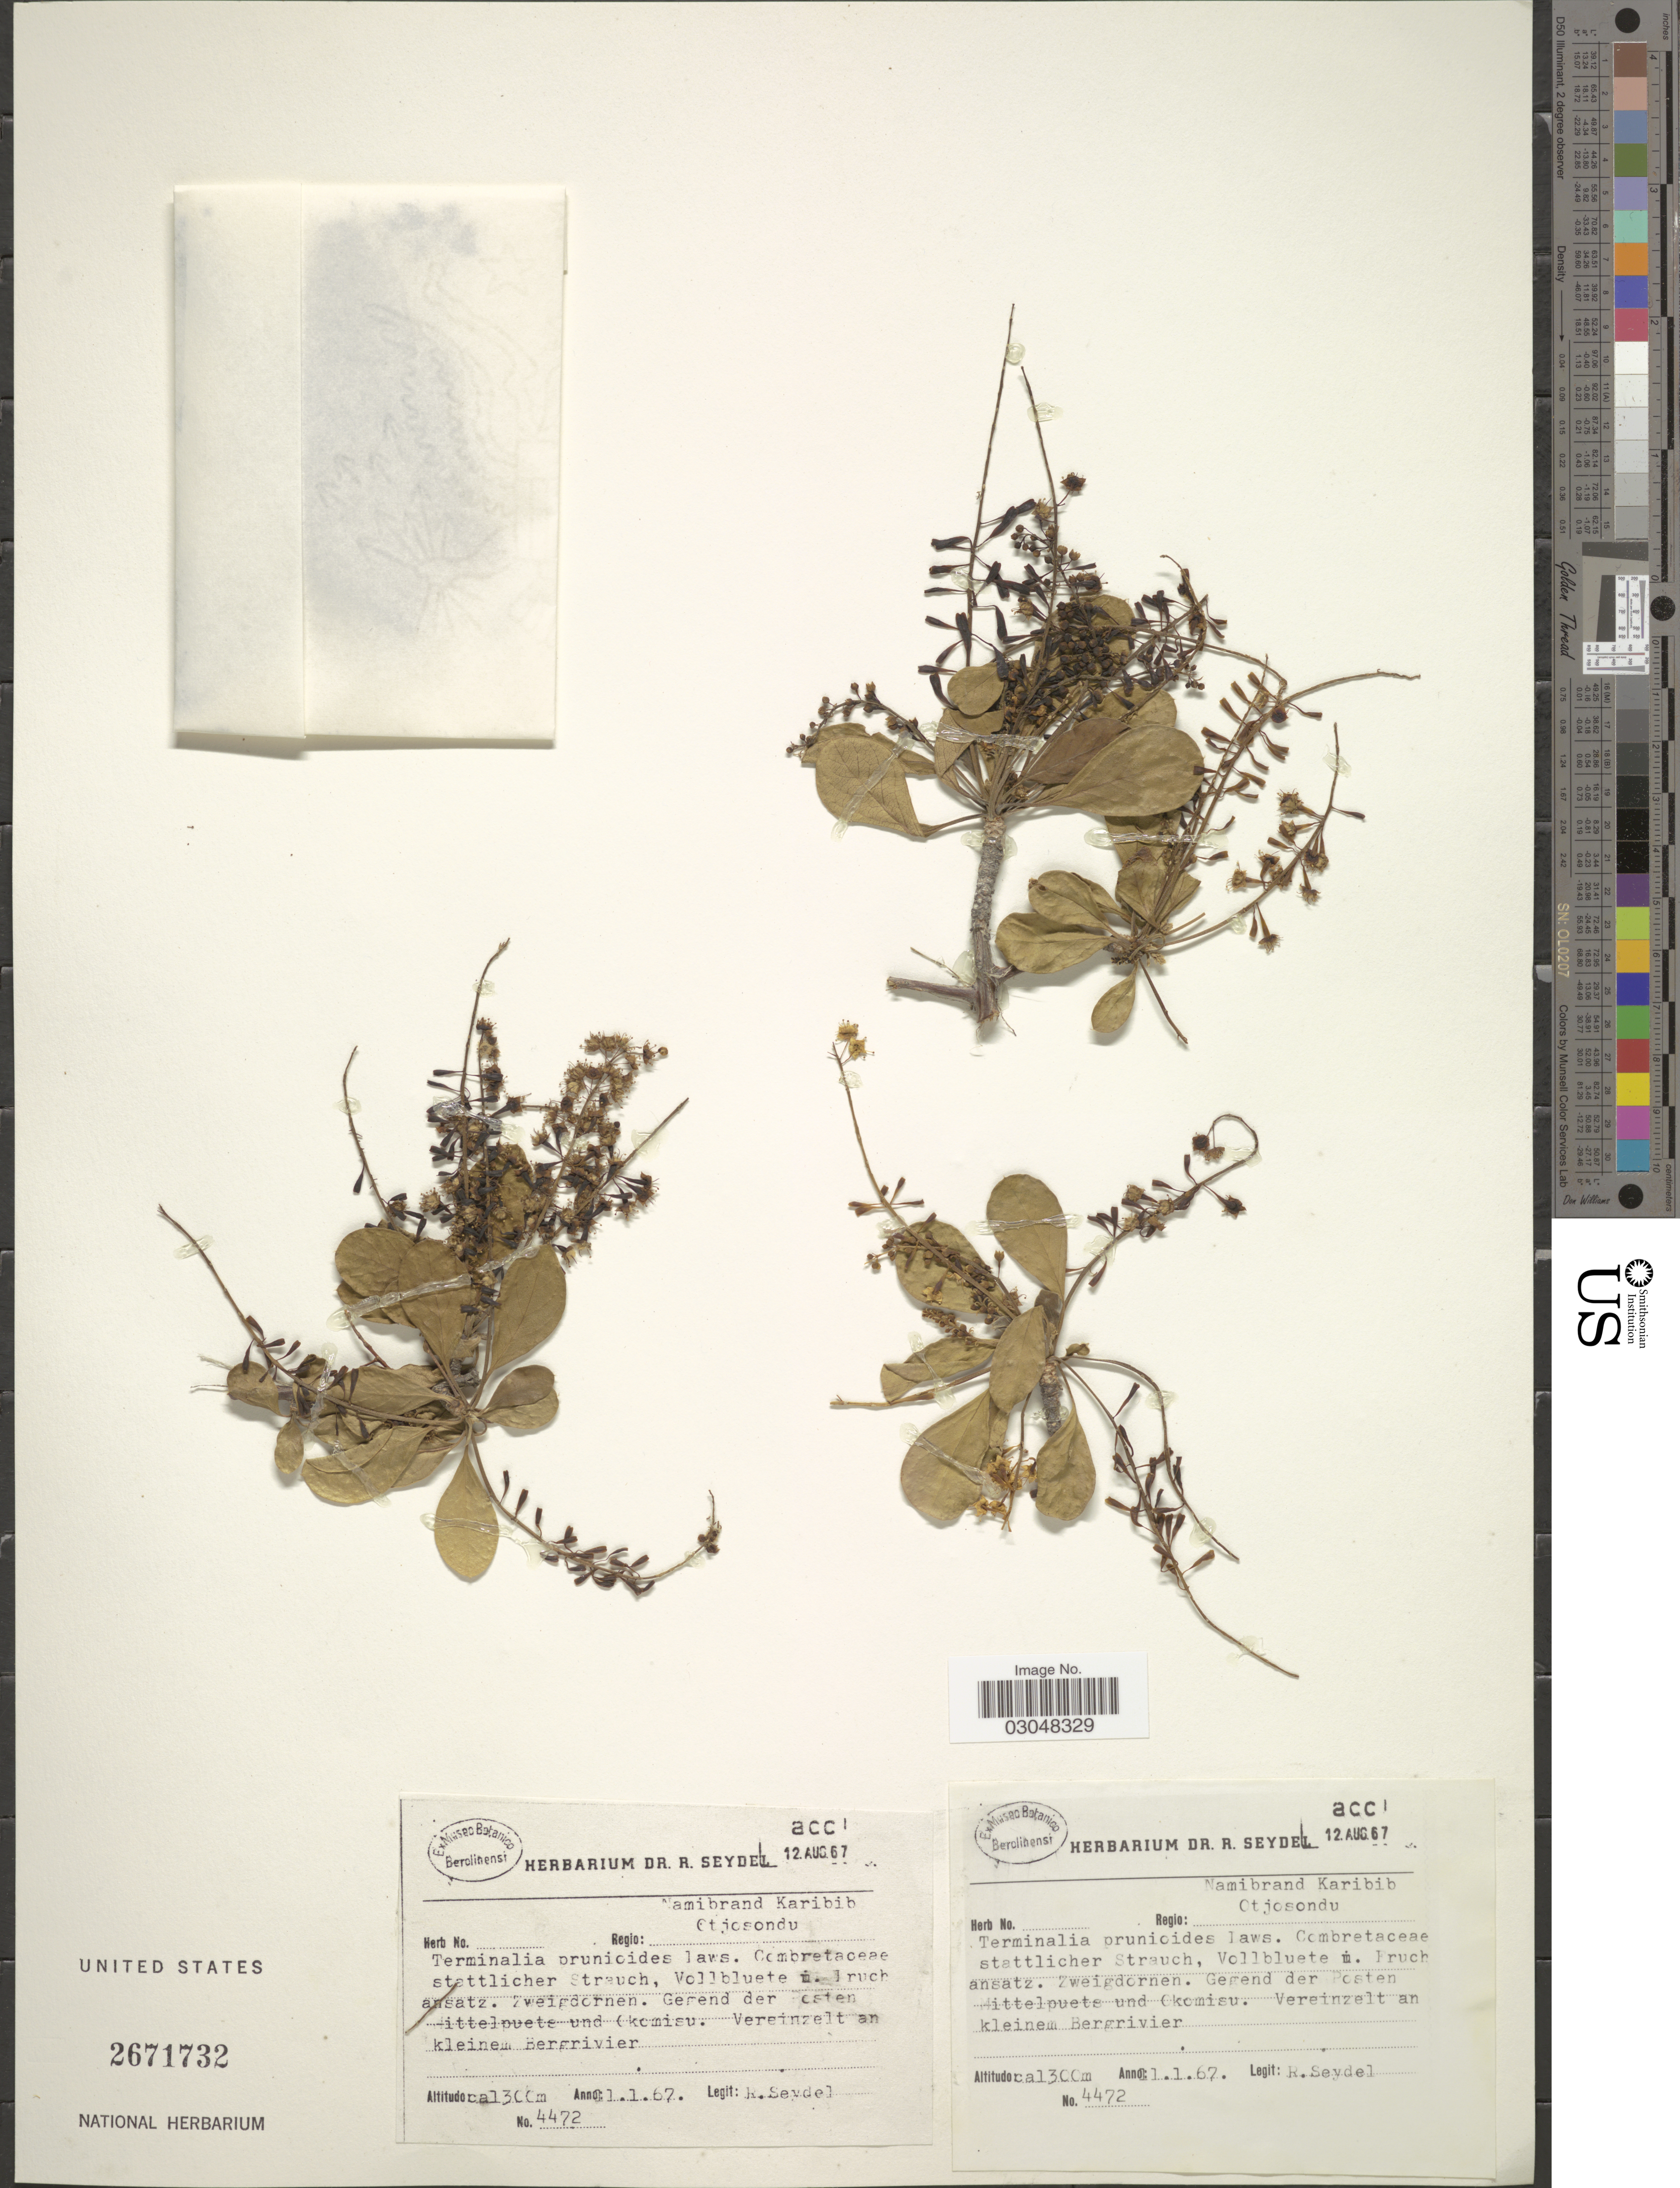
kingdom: Plantae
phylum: Tracheophyta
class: Magnoliopsida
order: Myrtales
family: Combretaceae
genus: Terminalia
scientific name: Terminalia prunioides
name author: M.A. Lawson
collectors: R. Seydel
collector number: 4472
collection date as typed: Transcribed d/m/y: 1/1/67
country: Namibia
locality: Regio: Namibrand Karibib. Otjosondu. Gegend der Posten Mittelpuets und Okomisu. Vereinzelt an kleinem Bergrivier.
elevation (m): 1300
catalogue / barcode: US 2671732